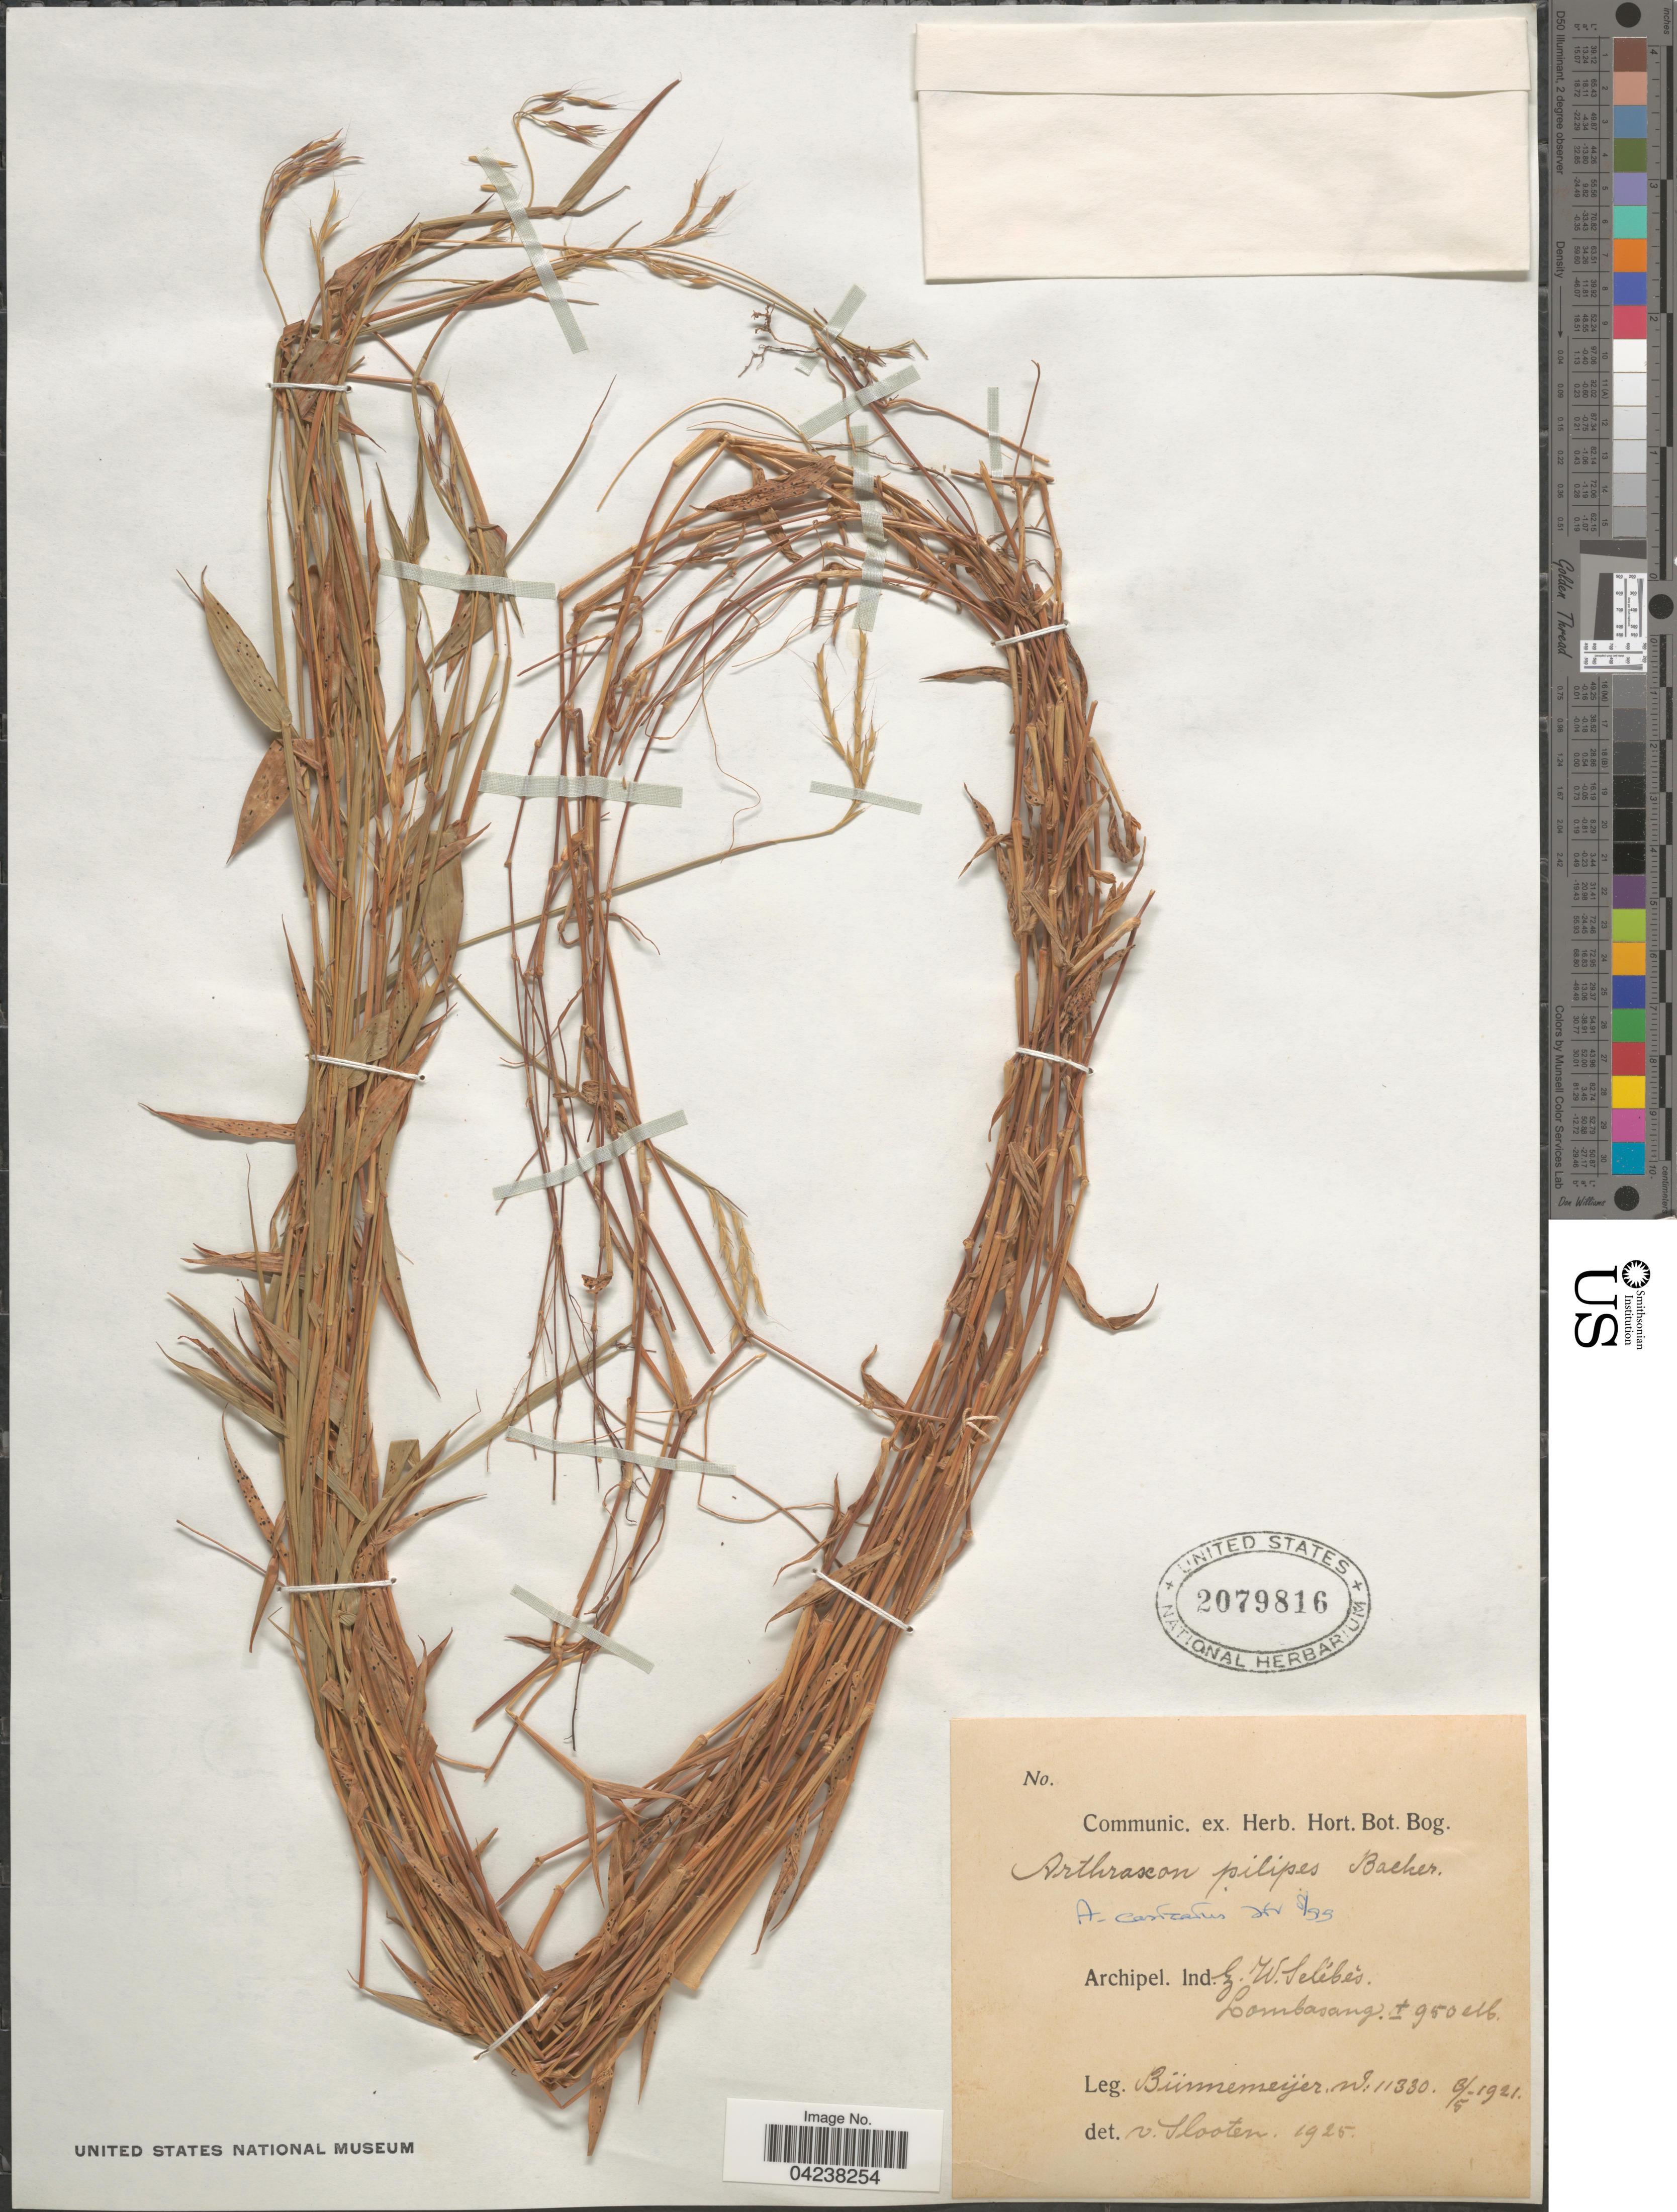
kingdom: Plantae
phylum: Tracheophyta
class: Liliopsida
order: Poales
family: Poaceae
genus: Arthraxon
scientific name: Arthraxon castratus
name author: (Griff.) V. Naray. ex Bor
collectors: W. Bunnemeijer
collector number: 11330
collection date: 1921-05-03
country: Indonesia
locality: Archipel. Ind. Z. W. Selébés. Lombasang.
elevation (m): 950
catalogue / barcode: US 2079816